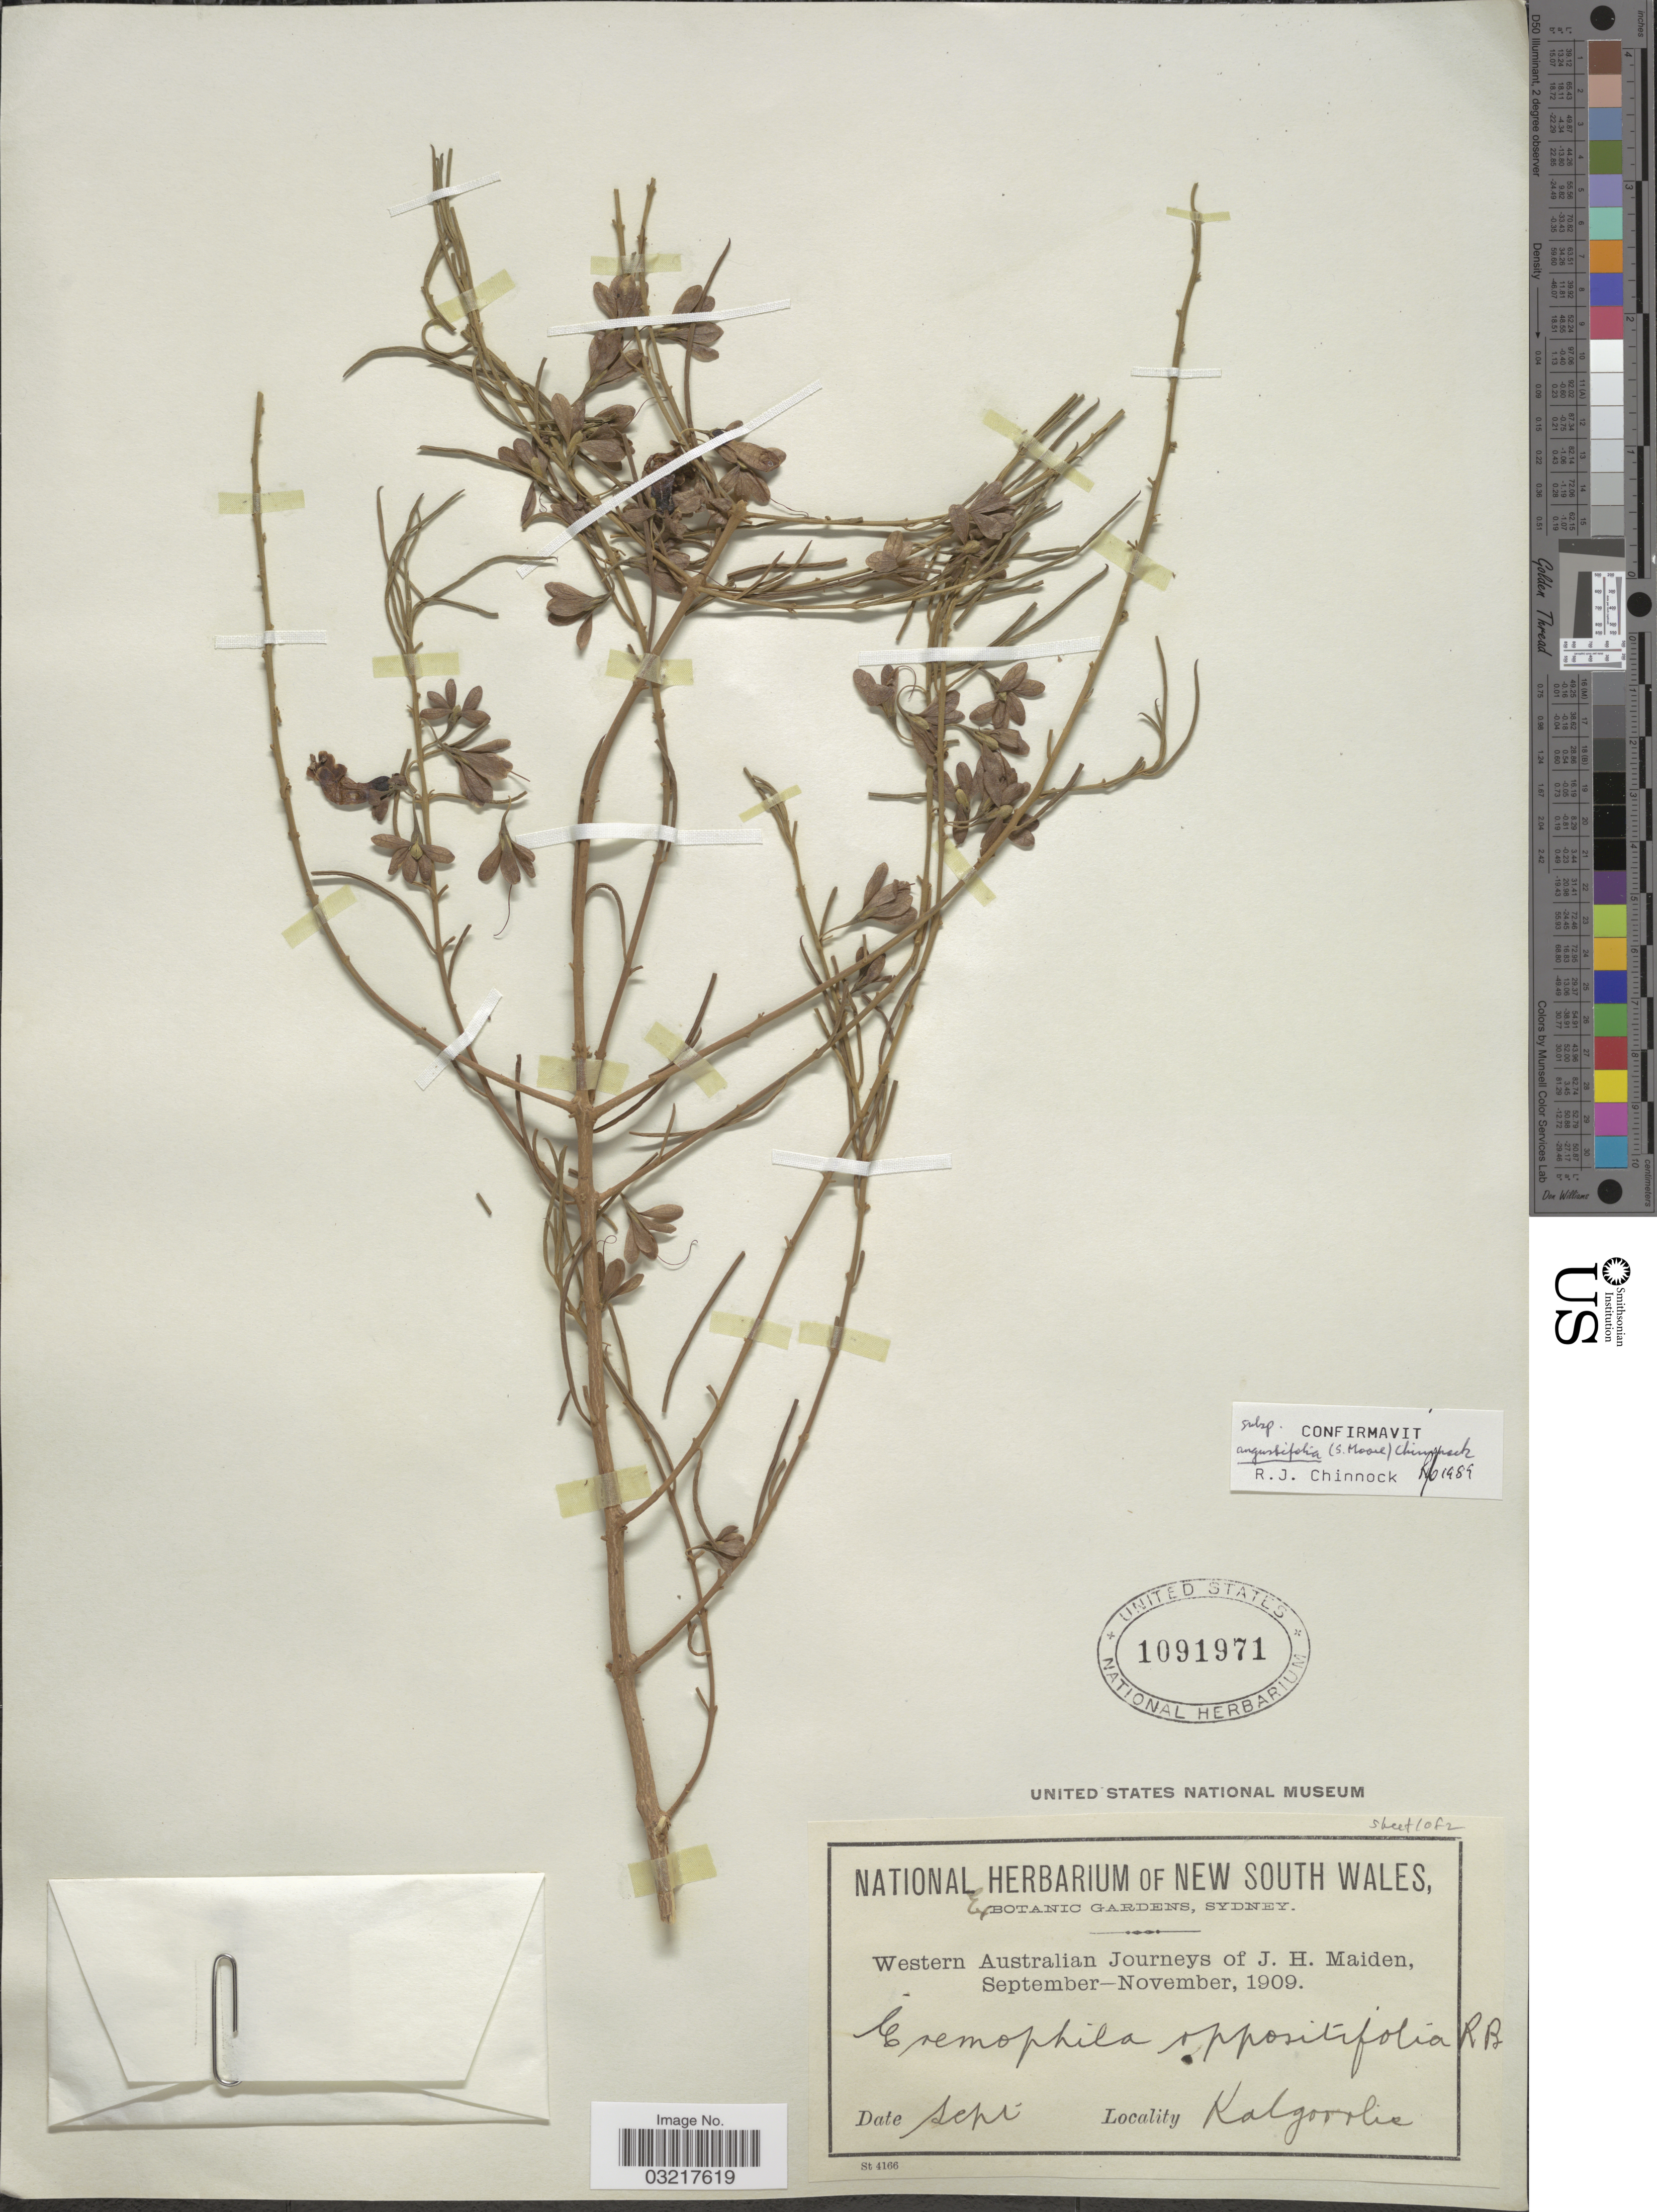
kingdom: Plantae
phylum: Tracheophyta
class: Magnoliopsida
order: Lamiales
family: Scrophulariaceae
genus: Eremophila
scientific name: Eremophila oppositifolia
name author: R. Br.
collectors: J. Maiden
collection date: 1909-09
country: Australia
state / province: Western Australia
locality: Kalgoorlie.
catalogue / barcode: US 1091971